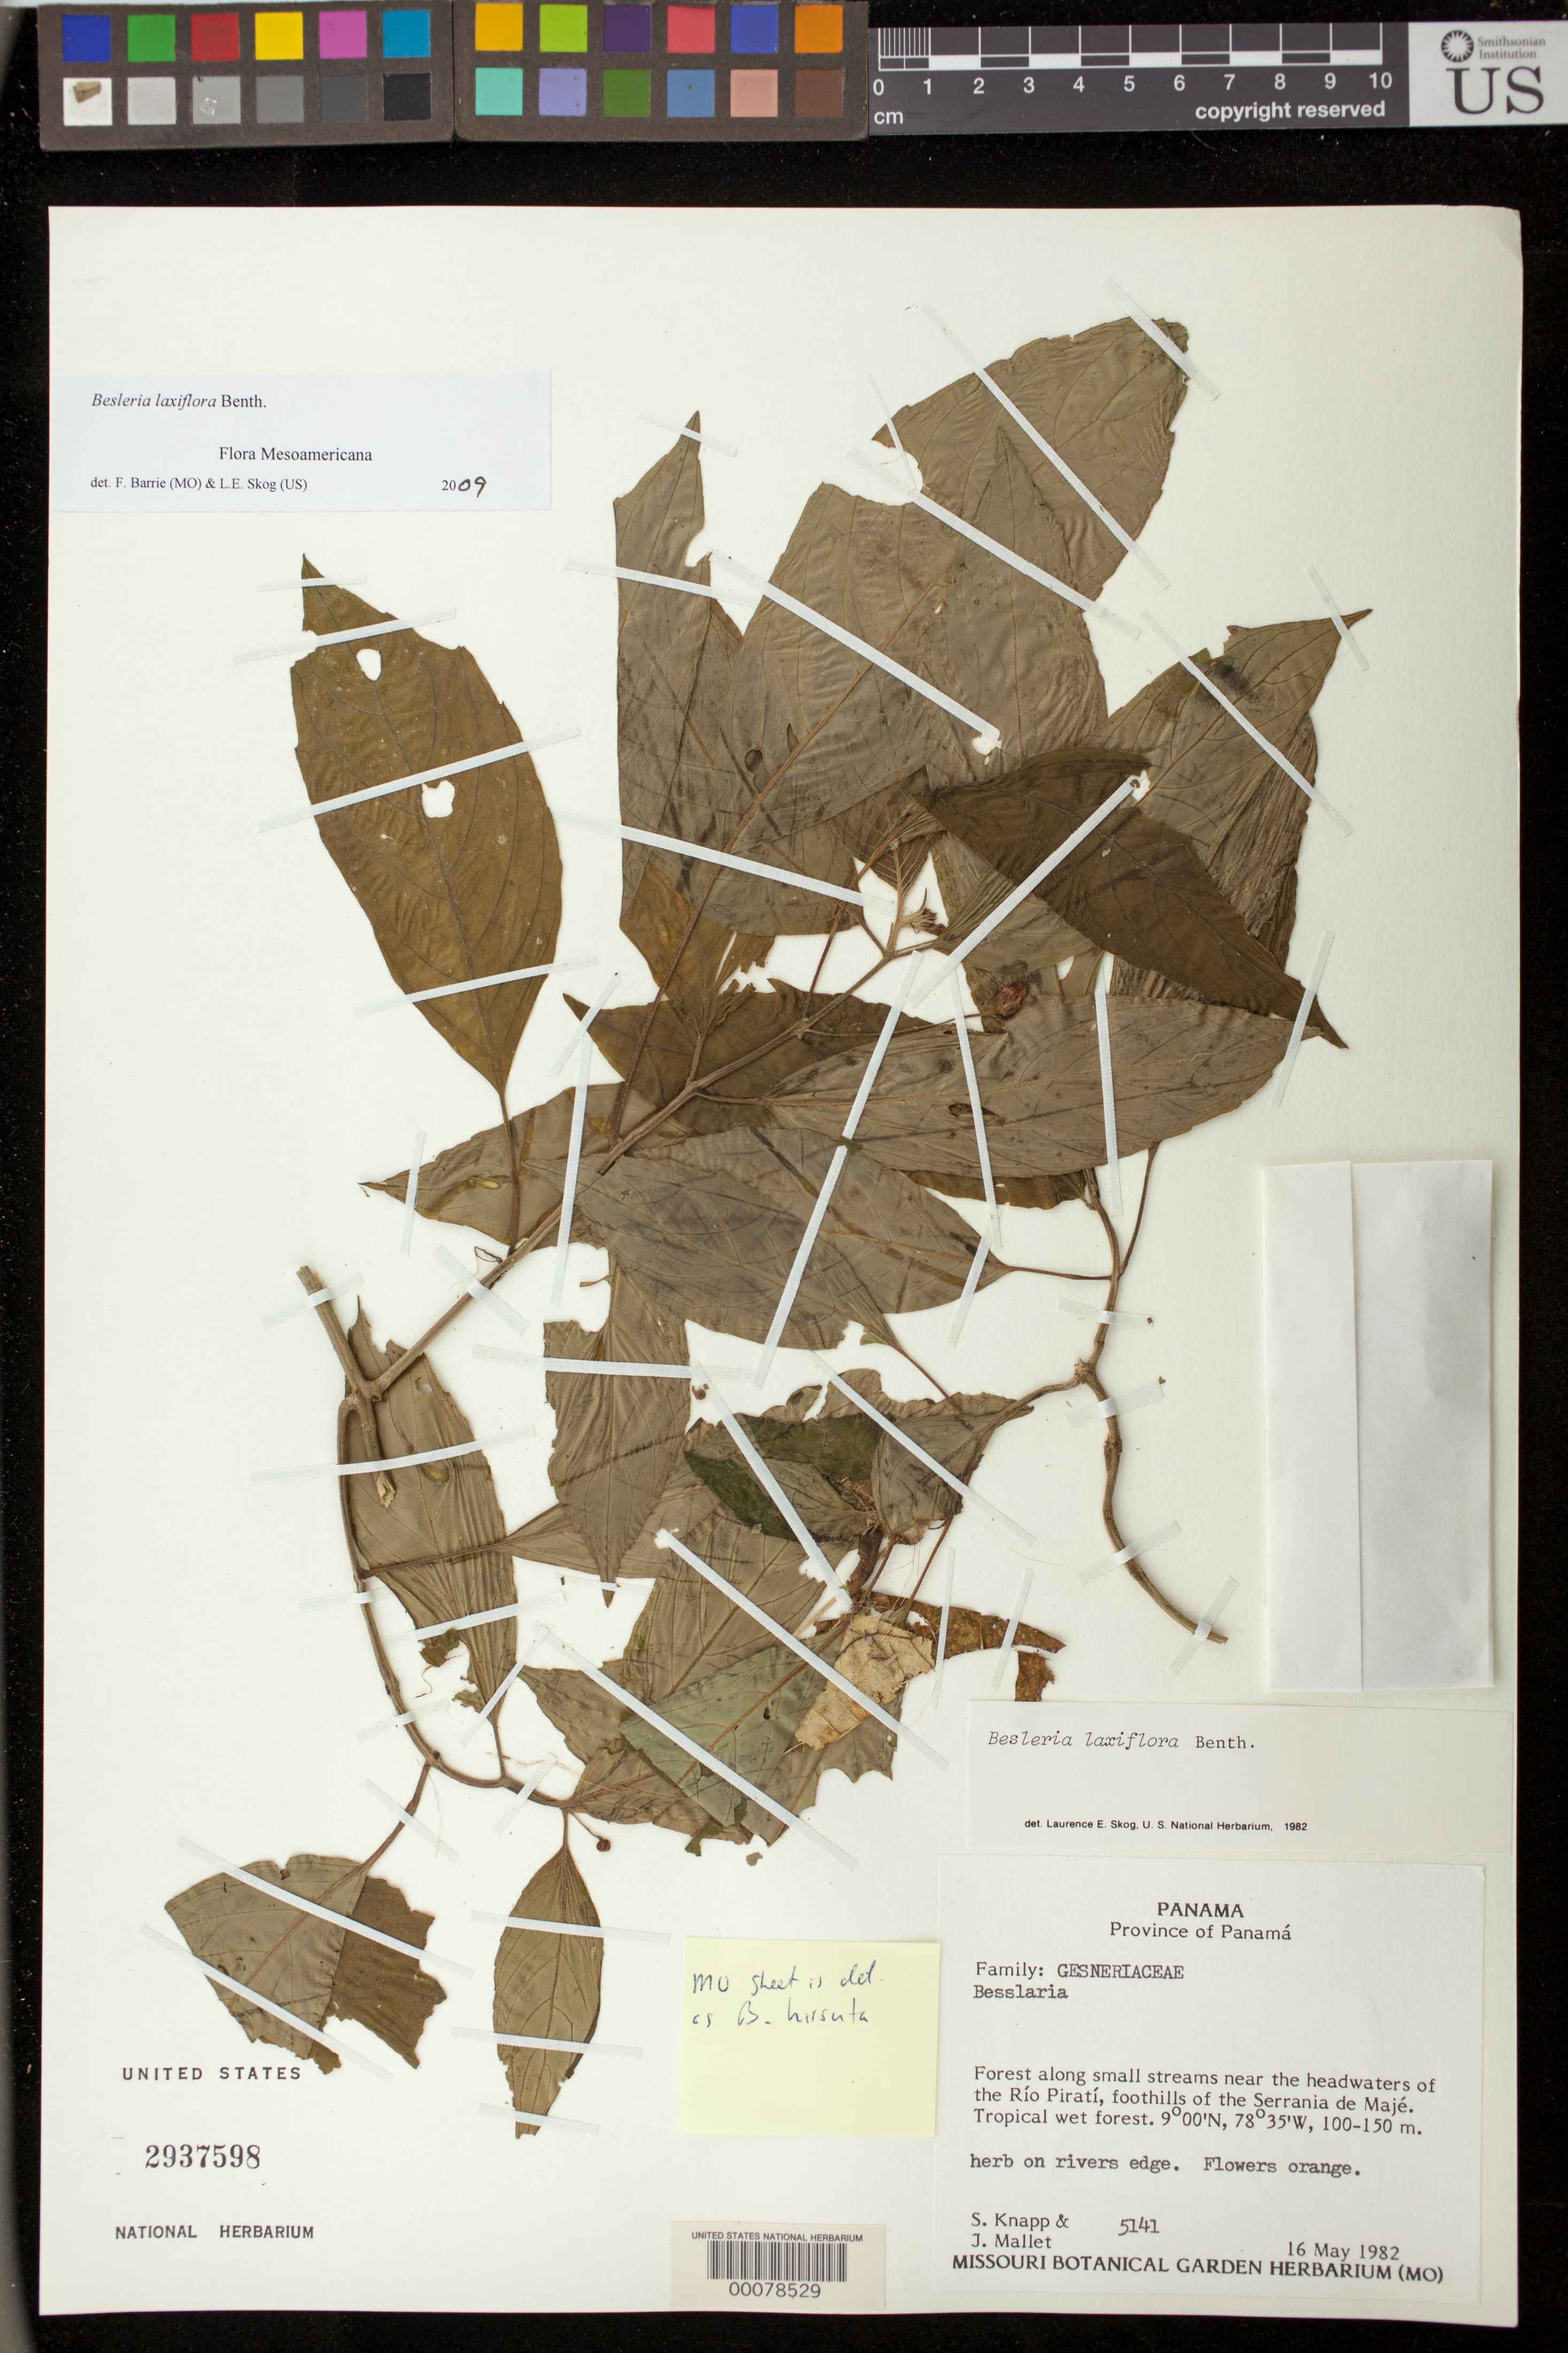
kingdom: Plantae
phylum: Tracheophyta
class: Magnoliopsida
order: Lamiales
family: Gesneriaceae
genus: Besleria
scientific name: Besleria laxiflora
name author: Benth.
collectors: S. Knapp & J. Mallet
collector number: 5141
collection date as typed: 16 May 1982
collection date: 1982-05-16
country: Panama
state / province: Panamá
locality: near the headwaters of the Rio Pirati foothills of the Serrania Demaje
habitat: Forest along small streams, tropical wet forest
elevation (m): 100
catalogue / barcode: US 2937598